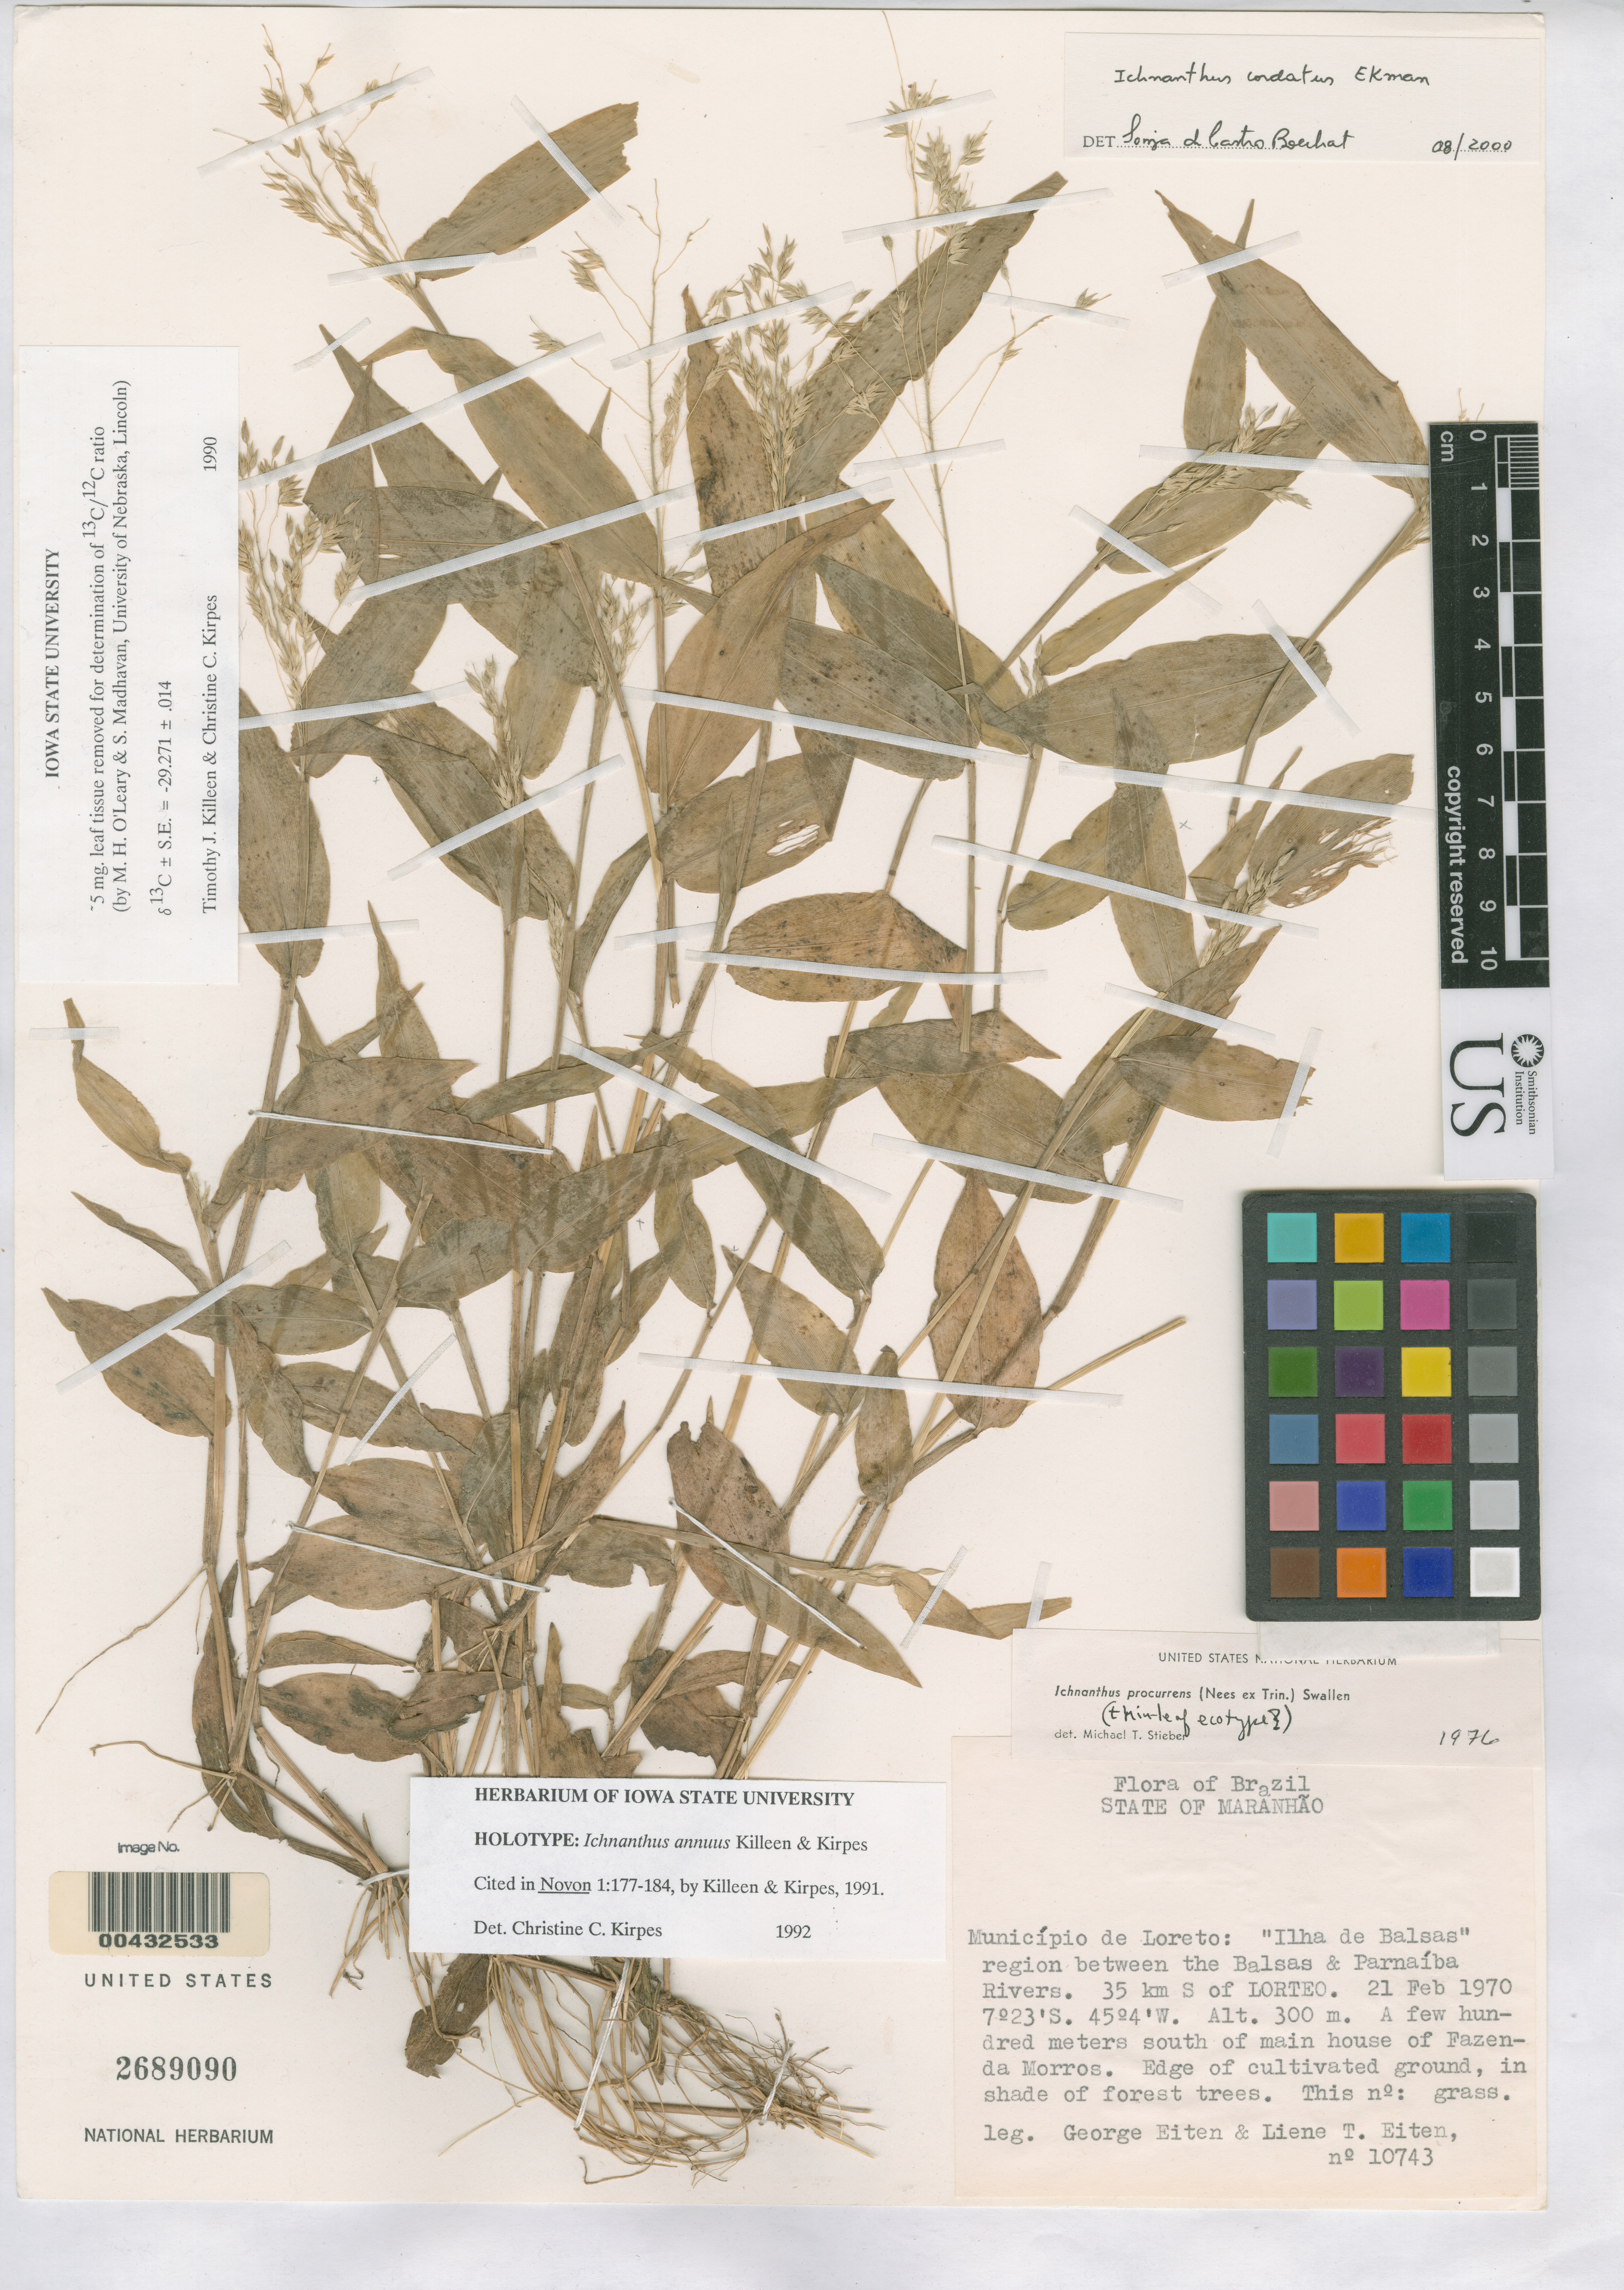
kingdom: Plantae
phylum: Tracheophyta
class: Liliopsida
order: Poales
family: Poaceae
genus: Ichnanthus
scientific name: Ichnanthus annuus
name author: Killeen & Kirpes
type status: Holotype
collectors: G. Eiten & L. T. Eiten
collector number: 10743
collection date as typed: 21 Feb 1970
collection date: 1970-02-21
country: Brazil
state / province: Maranhão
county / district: Lorêto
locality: "ilha de Balsas" region between Balsas & Parnaiba rivers, 35 km S of Loreto.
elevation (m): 300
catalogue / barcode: US 2689090